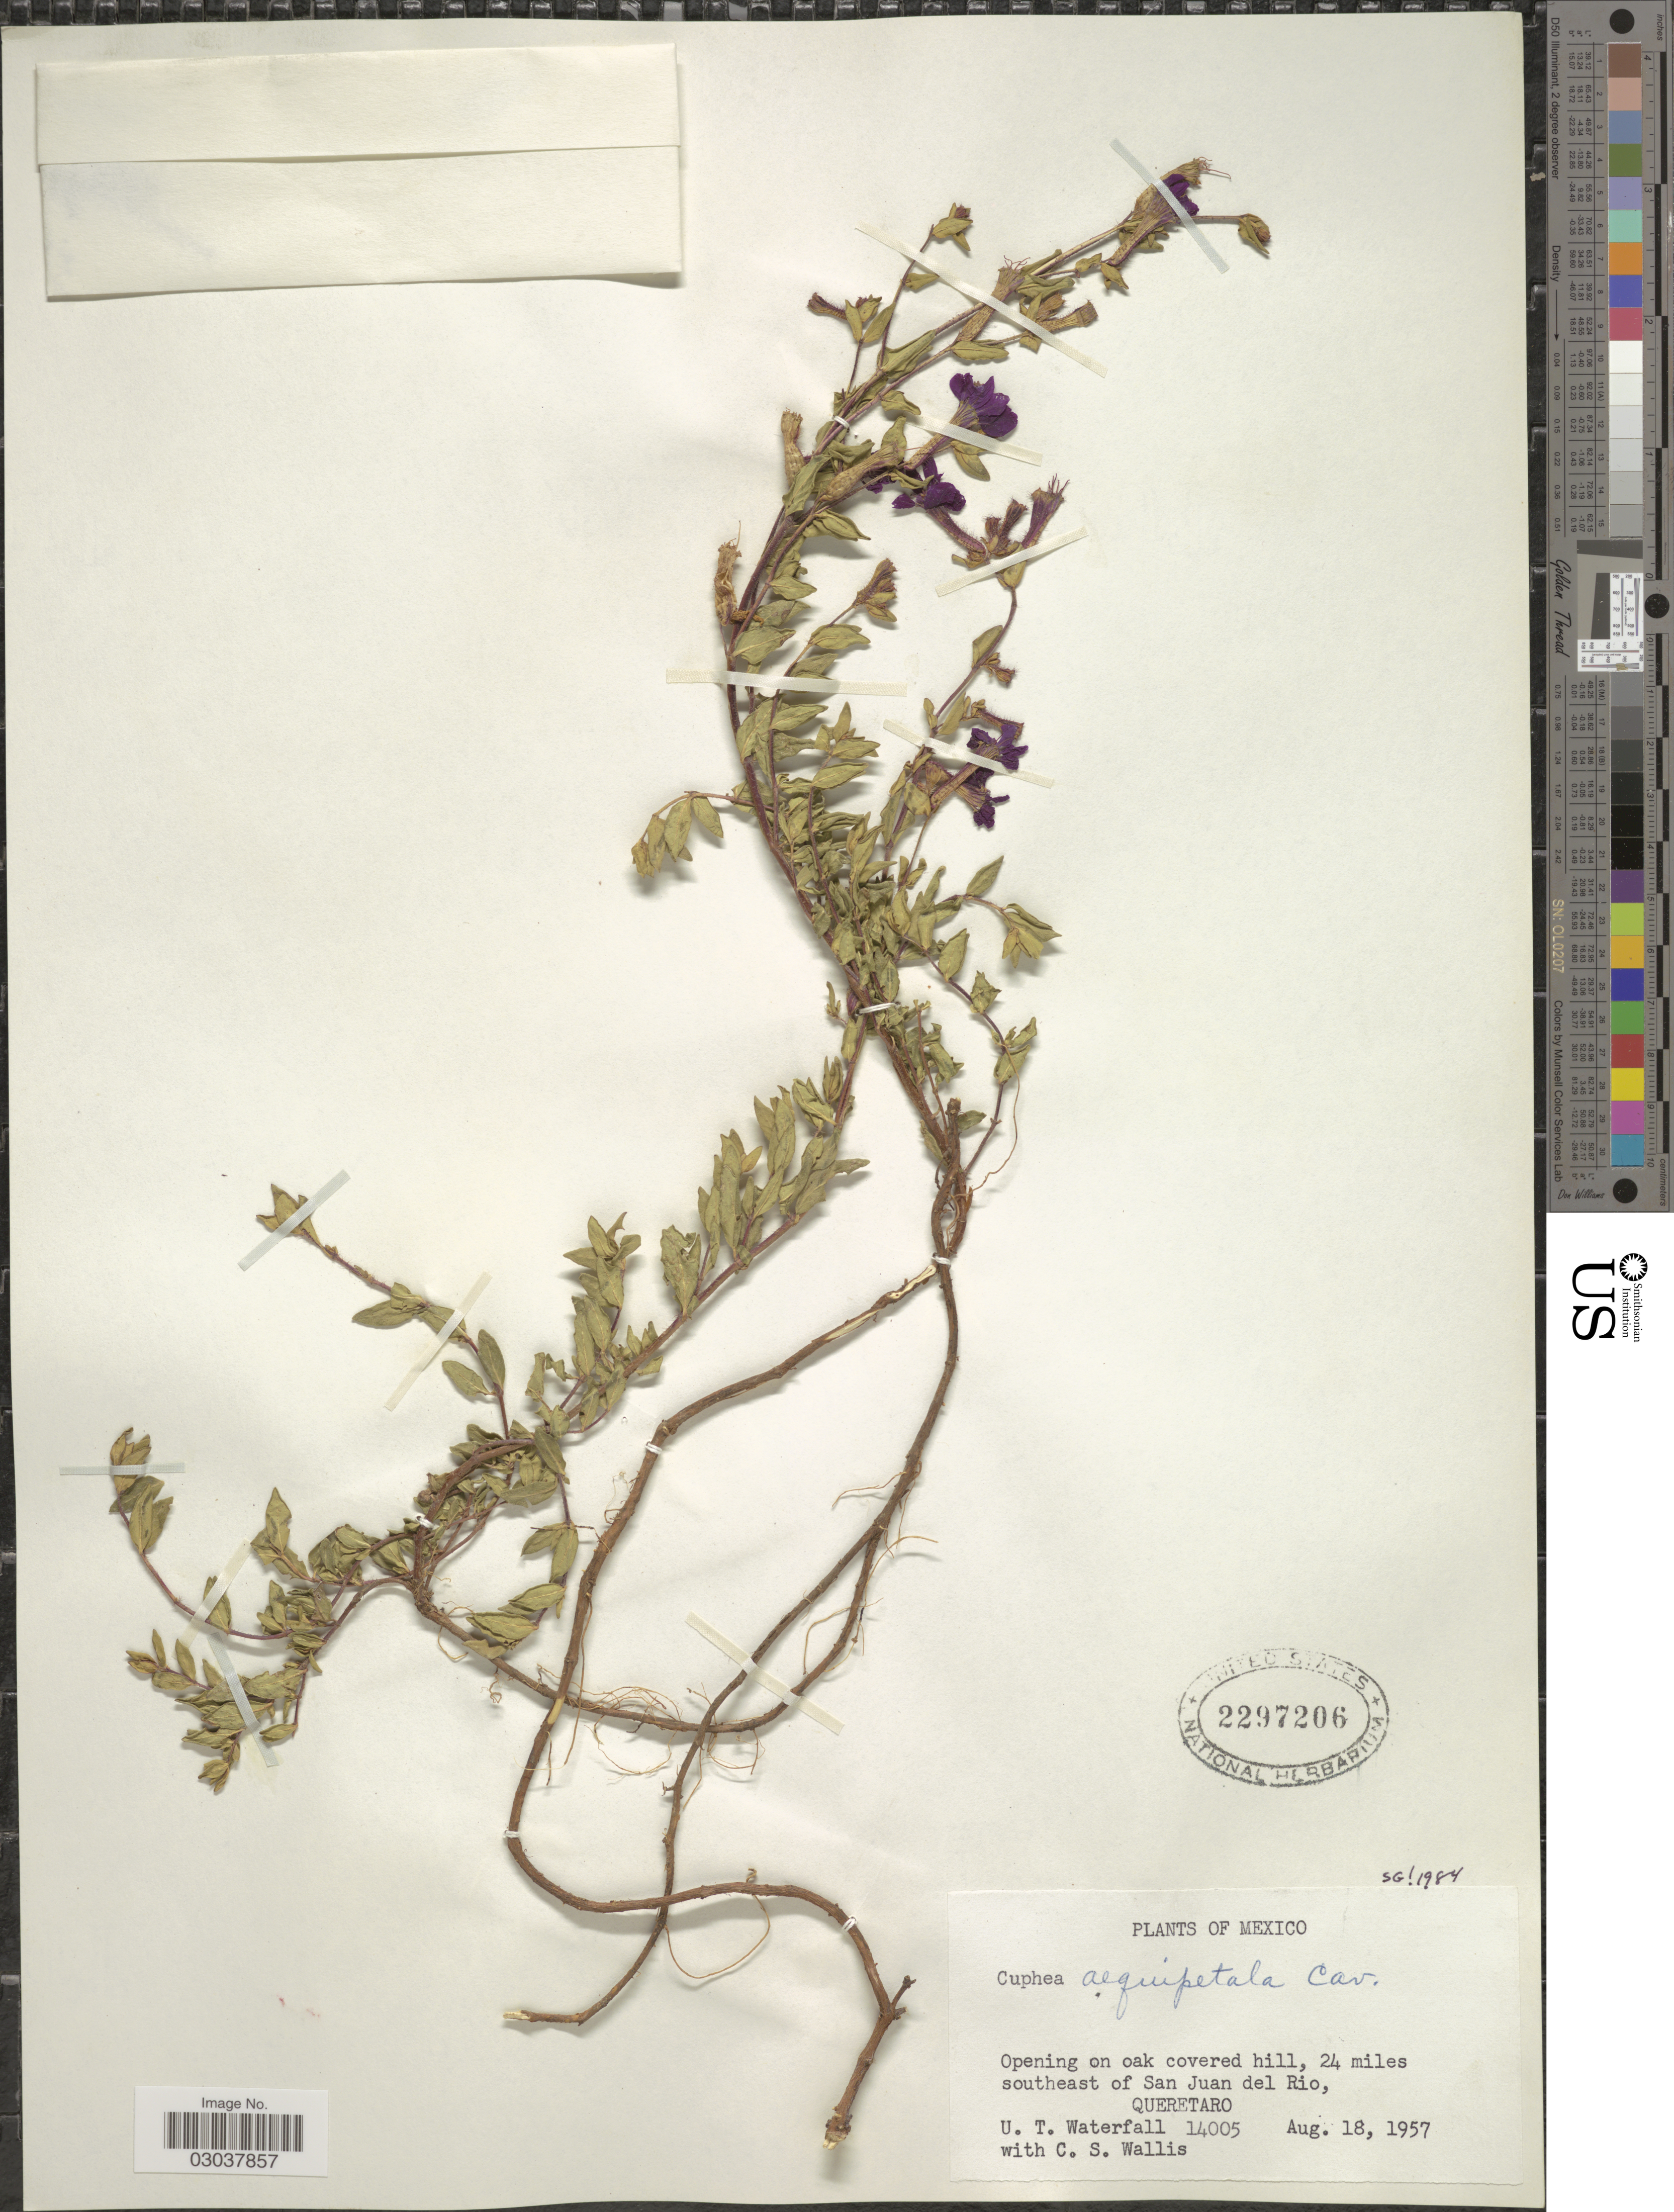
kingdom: Plantae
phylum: Tracheophyta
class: Magnoliopsida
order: Myrtales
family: Lythraceae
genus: Cuphea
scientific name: Cuphea aequipetala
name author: Cav.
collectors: U. T. Waterfall & C. S. Wallis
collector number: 14005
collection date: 1957-08-18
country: Mexico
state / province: Querétaro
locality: Opening on oak covered hill, 24 miles southeast of San Juan del Rio.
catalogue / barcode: US 2297206